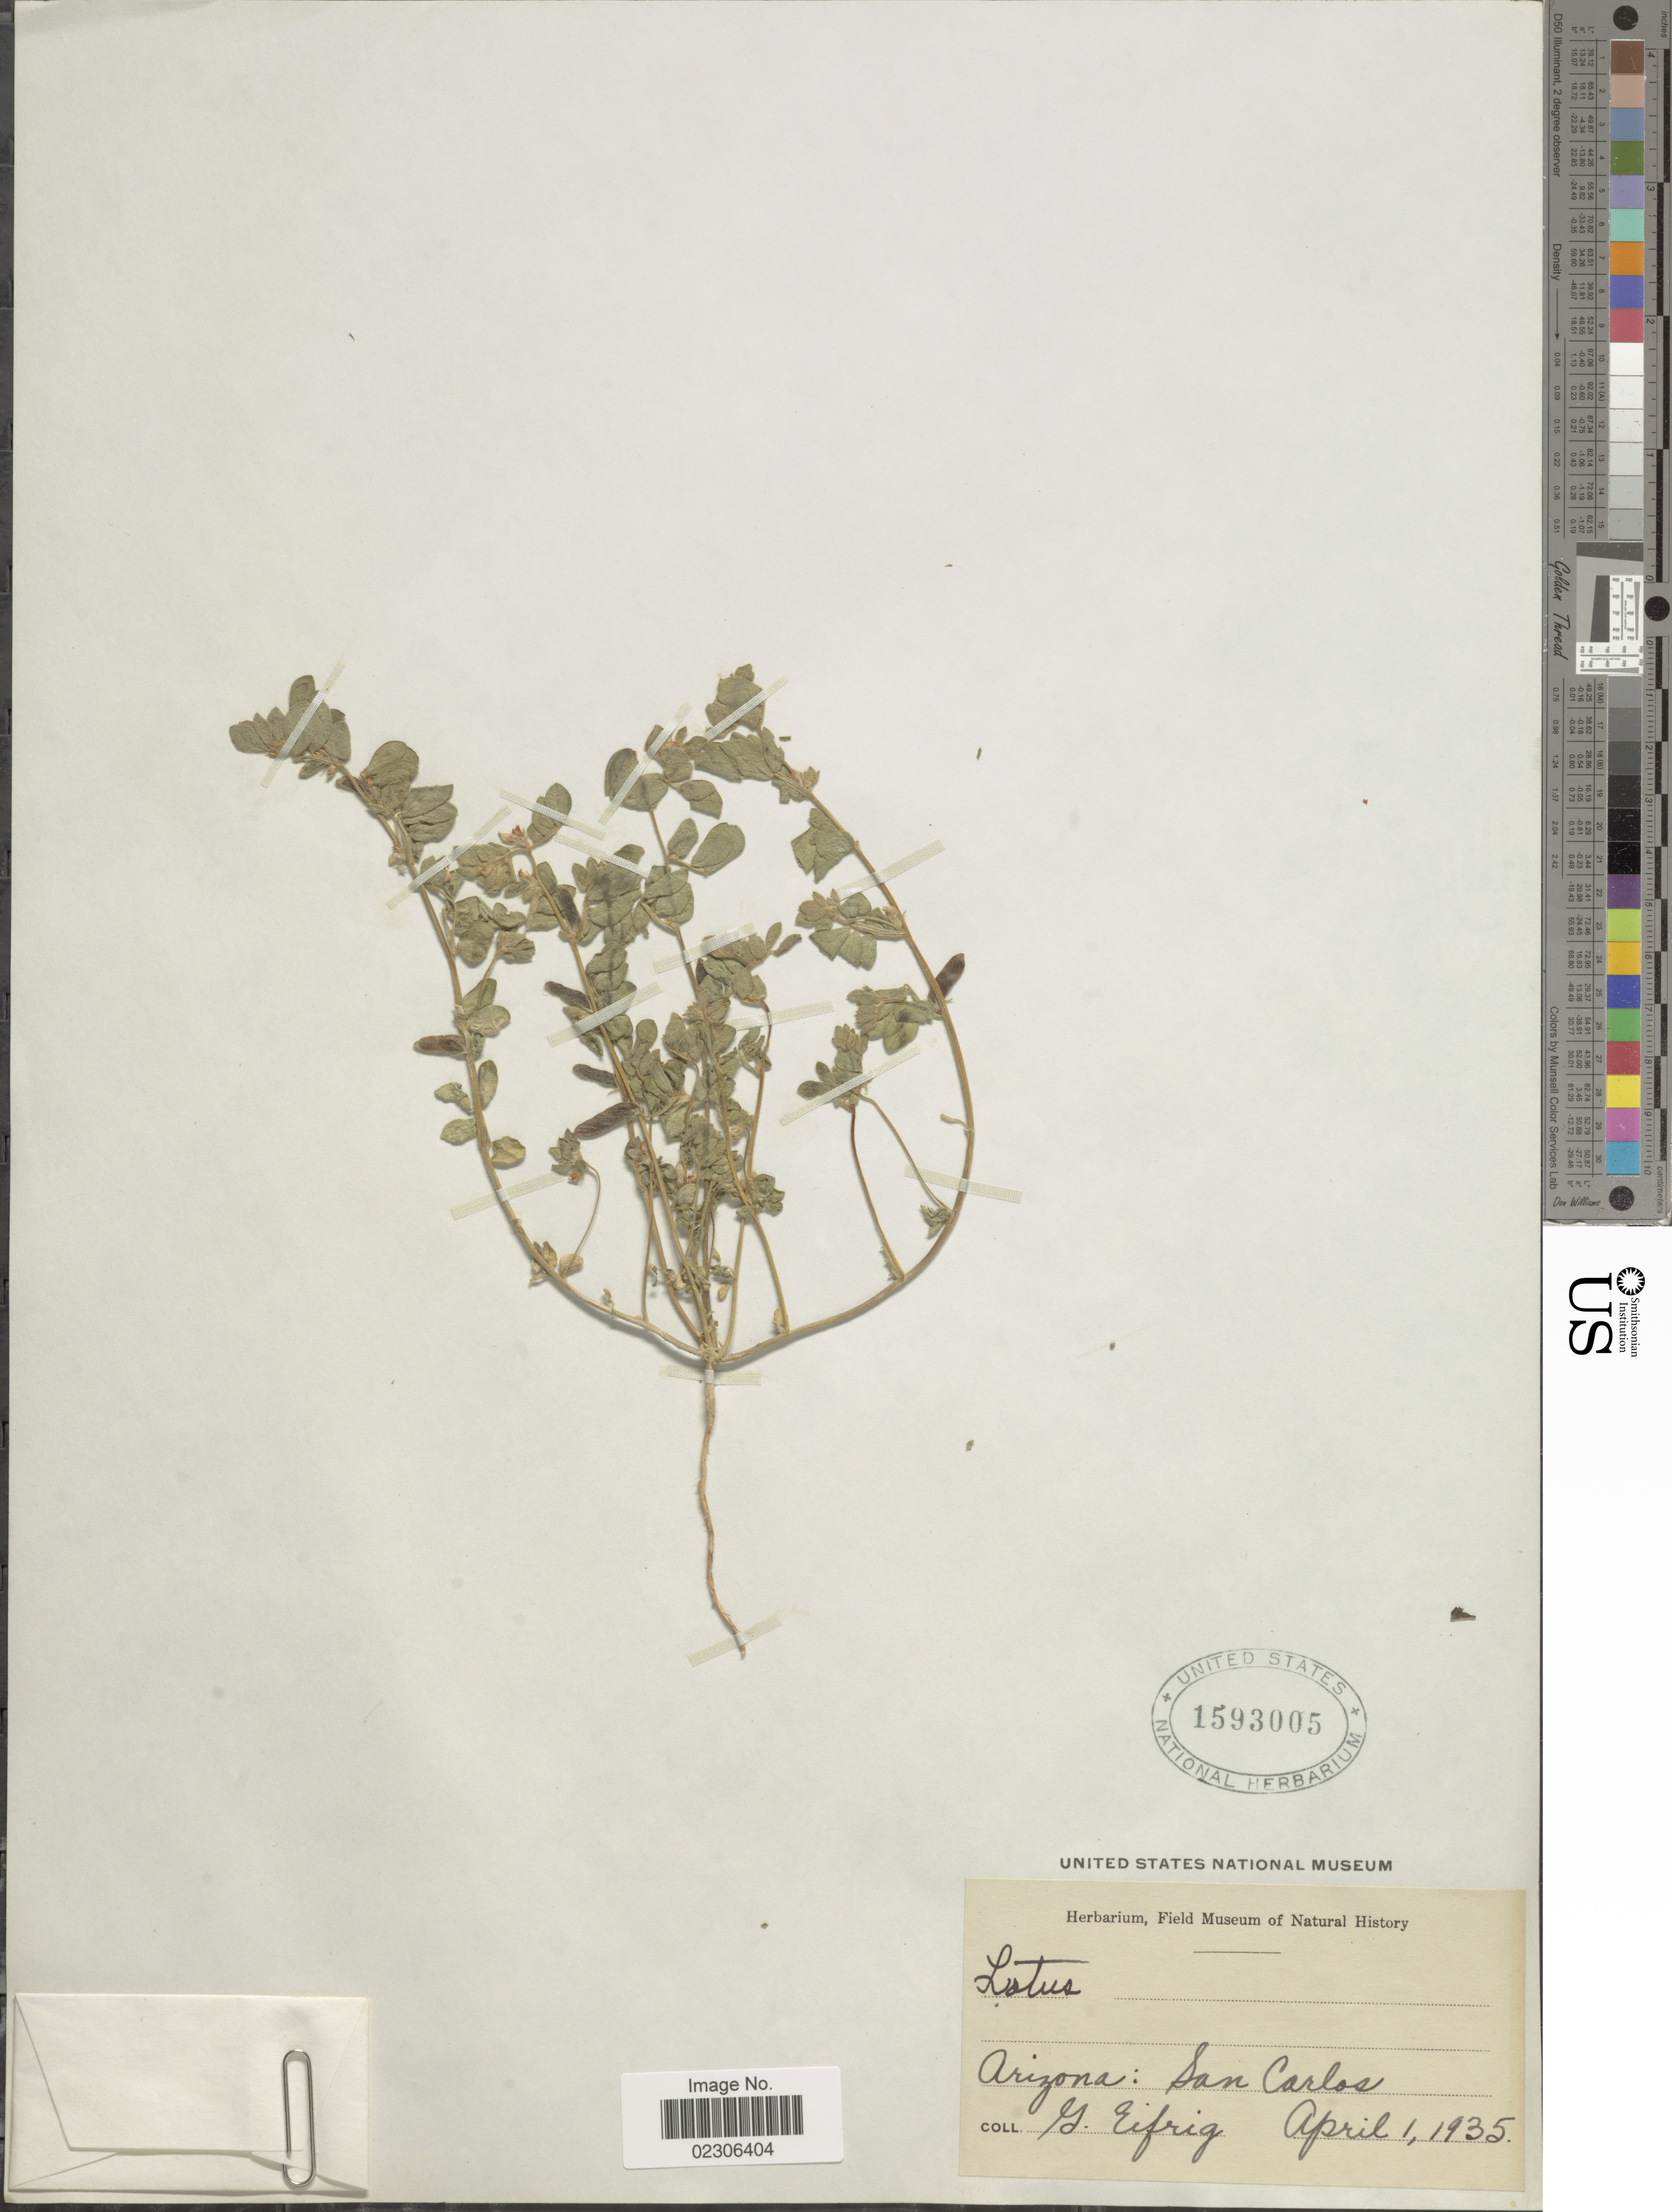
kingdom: Plantae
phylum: Tracheophyta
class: Magnoliopsida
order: Fabales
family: Fabaceae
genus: Lotus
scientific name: Lotus sp.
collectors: G. Eifrig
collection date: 1935-04-01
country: United States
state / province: Arizona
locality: Arizona: San Carlos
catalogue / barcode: US 1593005